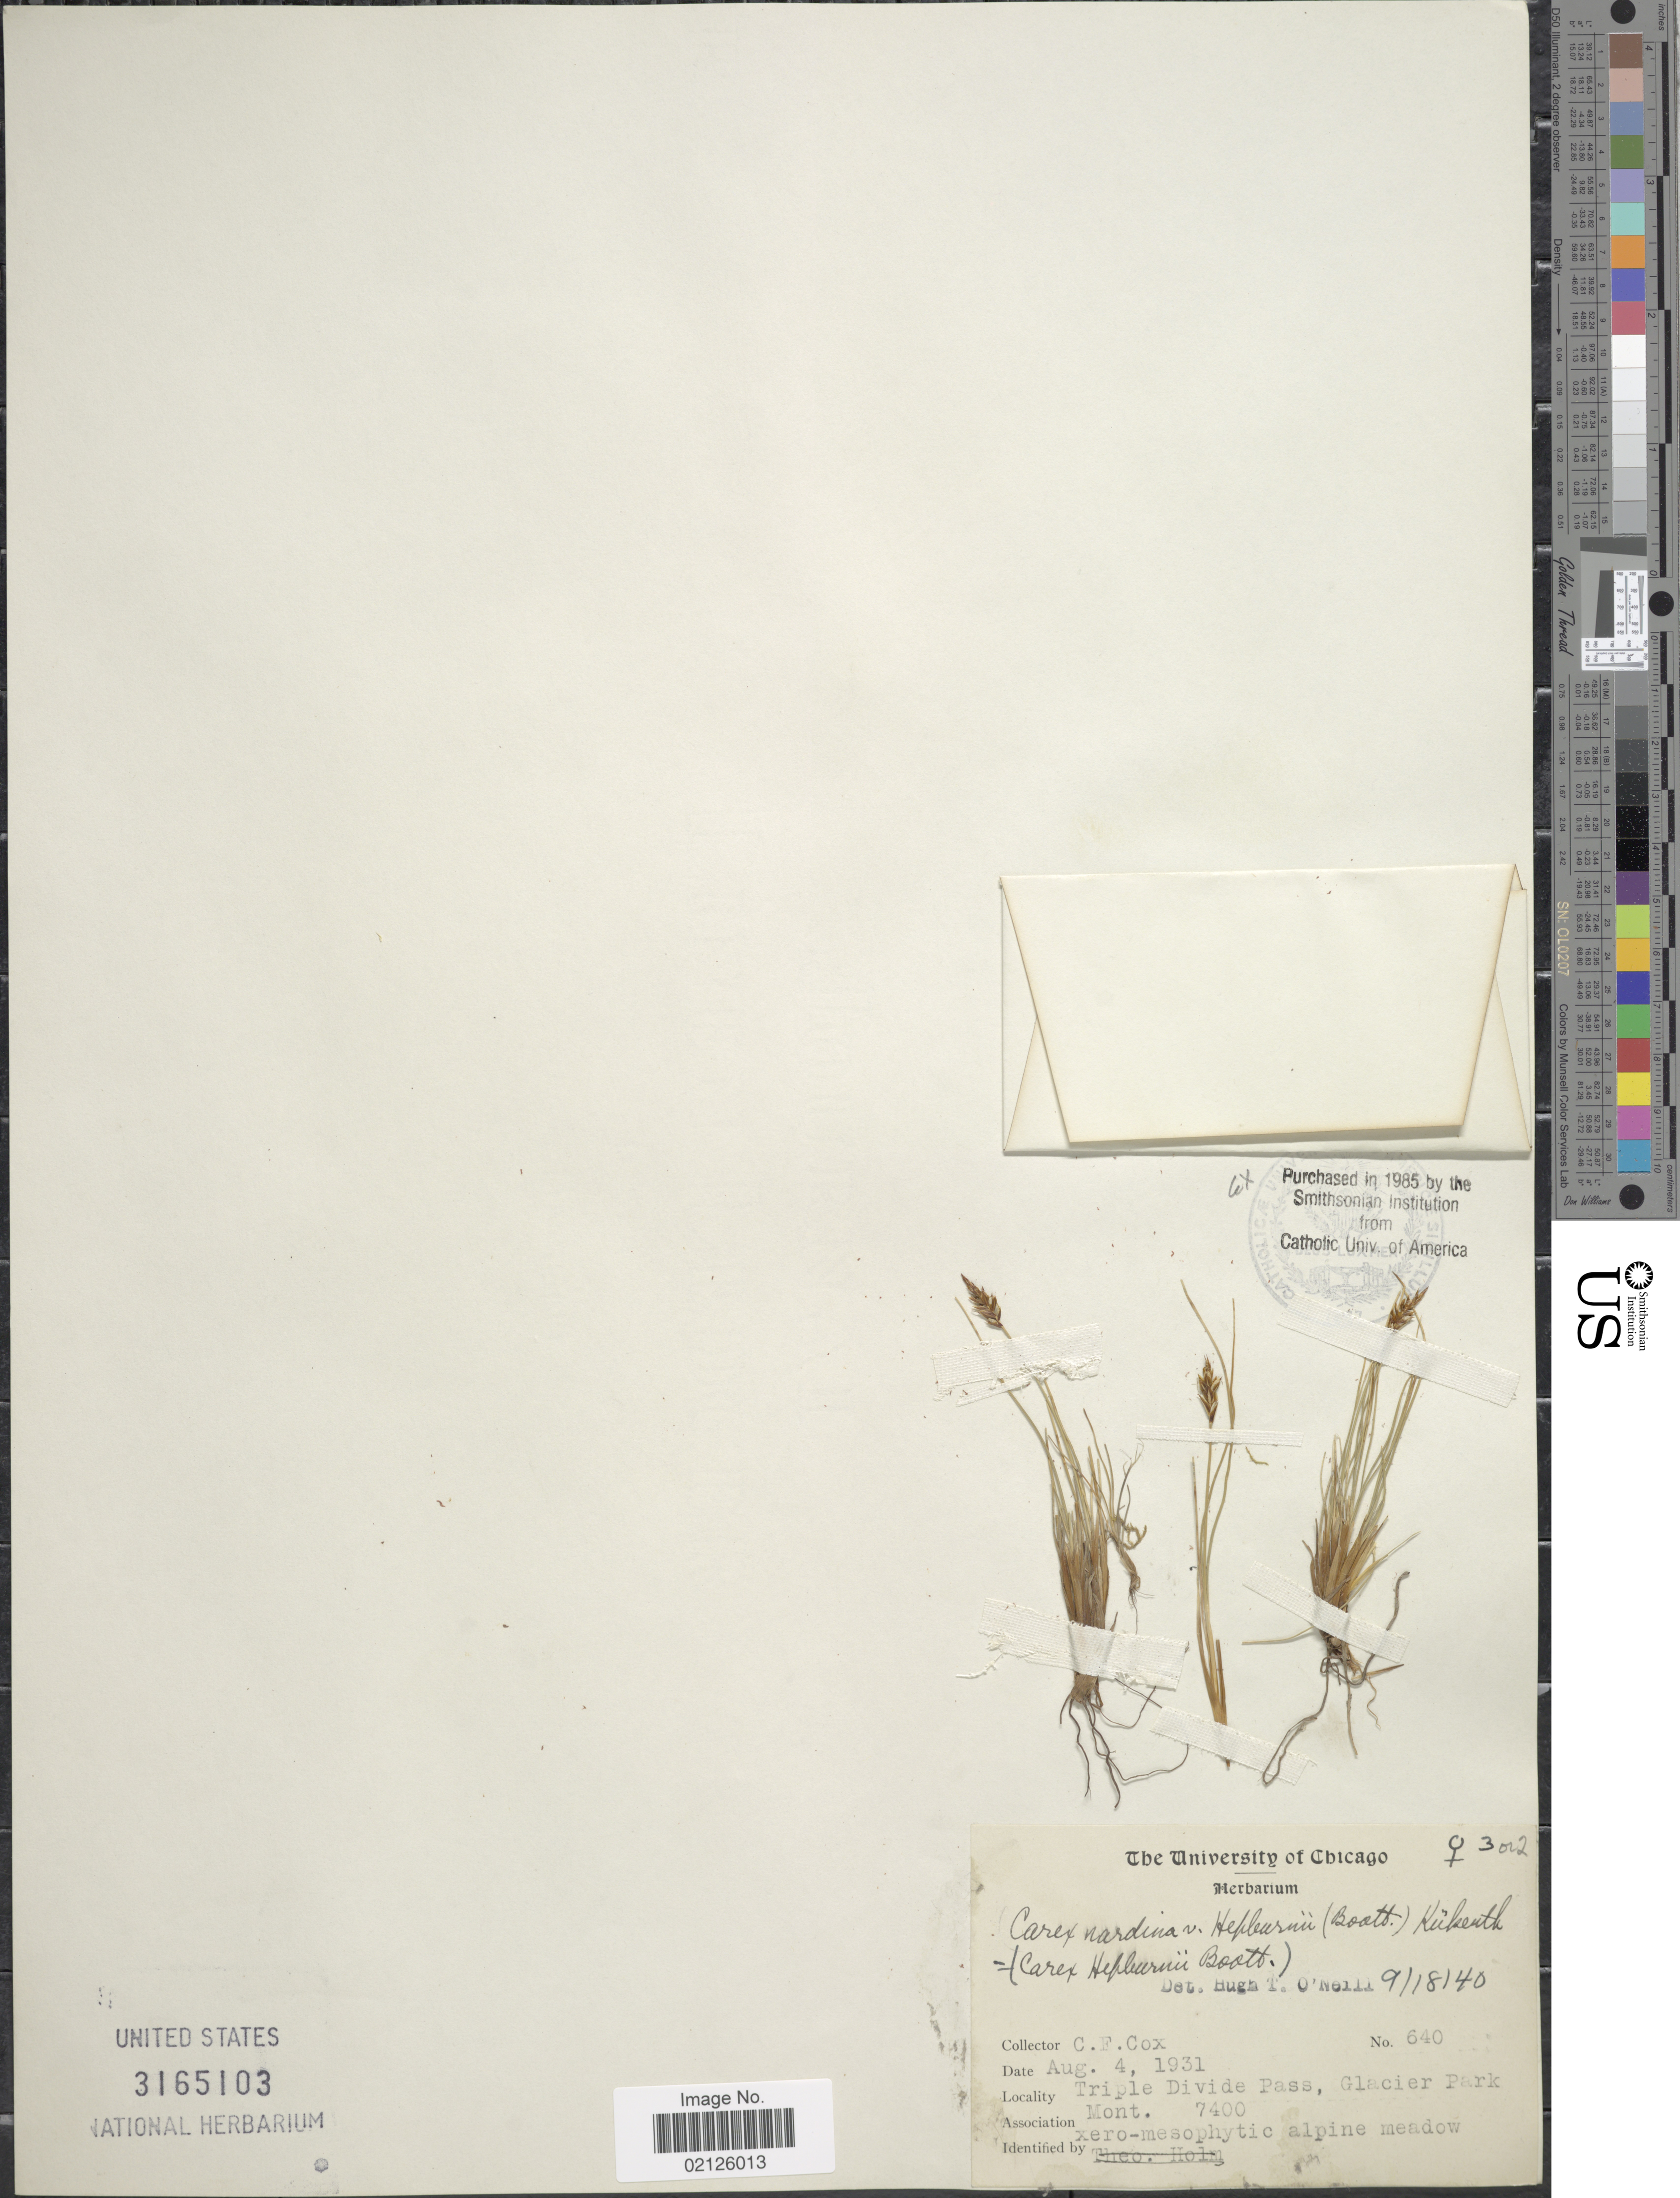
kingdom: Plantae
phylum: Tracheophyta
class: Liliopsida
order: Poales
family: Cyperaceae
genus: Carex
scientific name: Carex nardina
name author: (Hornem.) Fr.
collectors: C. Cox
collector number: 640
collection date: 1931-08-04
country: United States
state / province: Montana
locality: Triple Divide Pass, Glacier Park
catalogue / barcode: US 3165103